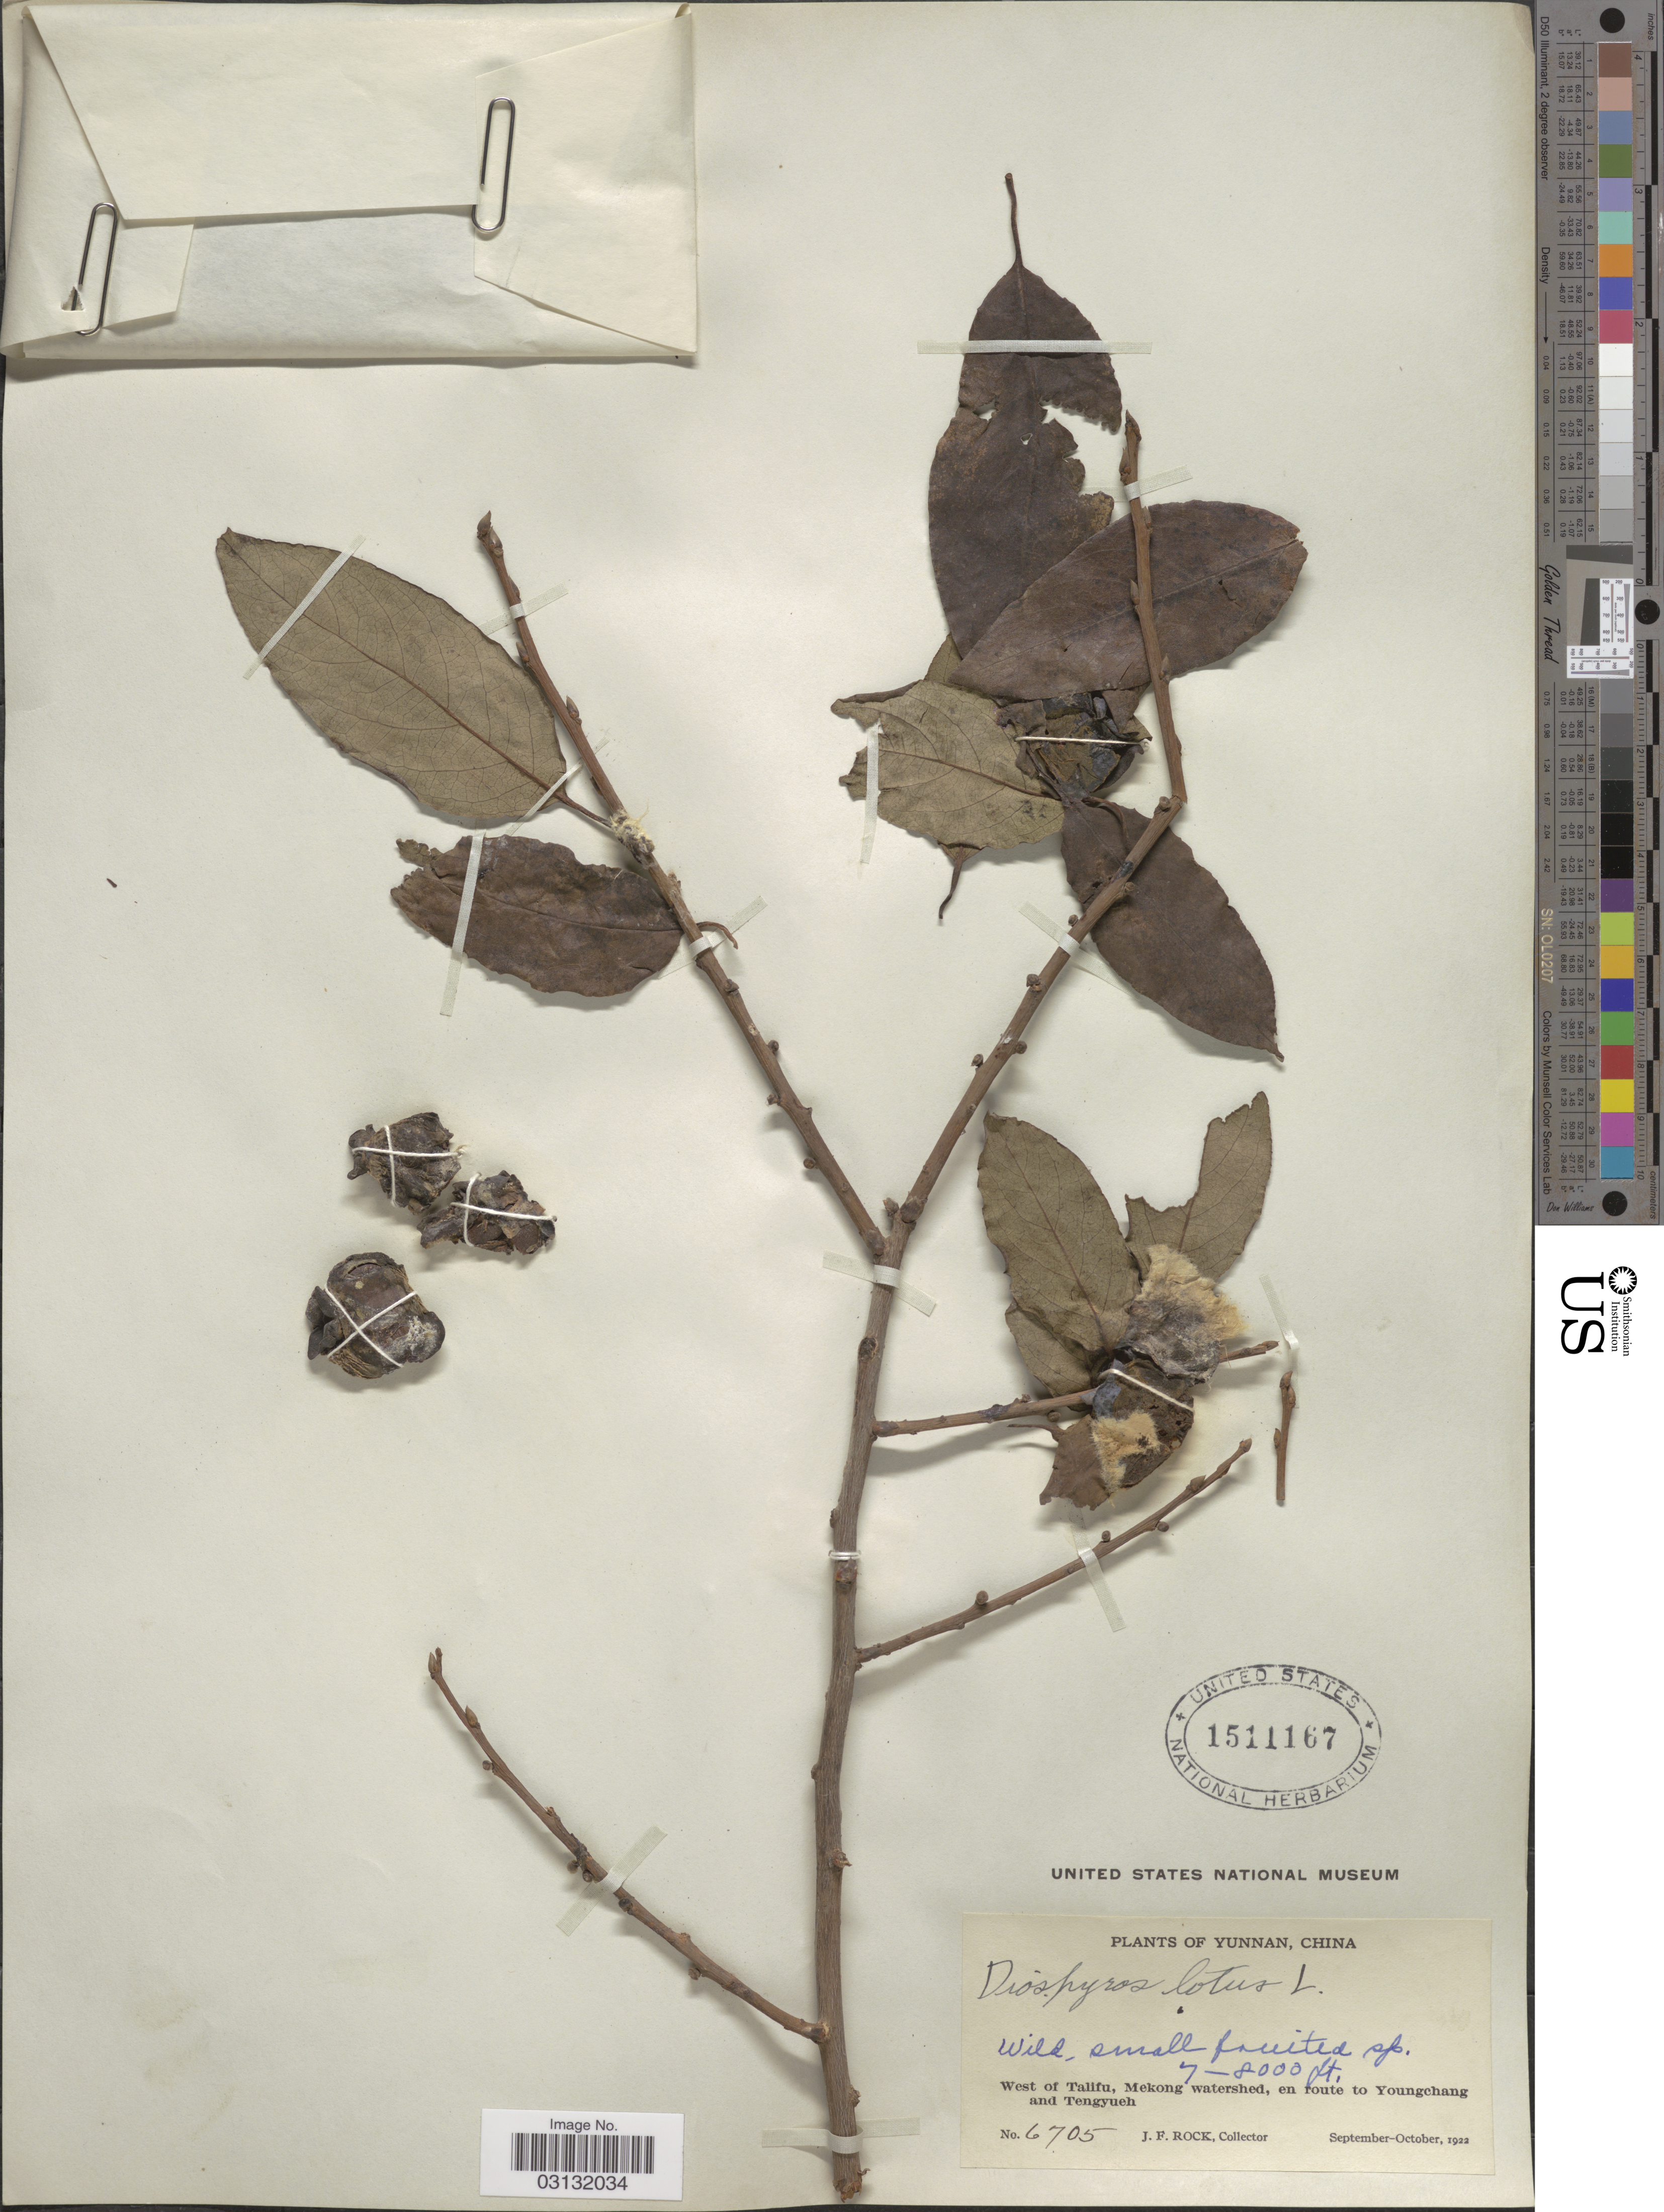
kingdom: Plantae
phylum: Tracheophyta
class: Magnoliopsida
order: Ericales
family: Ebenaceae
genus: Diospyros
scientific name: Diospyros lotus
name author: L.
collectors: J. Rock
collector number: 6705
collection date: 1922-09/1922-10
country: China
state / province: Yunnan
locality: West of Talifu, Mekong watershed, en route to Youngchang and Tengyueh.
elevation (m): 2134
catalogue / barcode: US 1511167